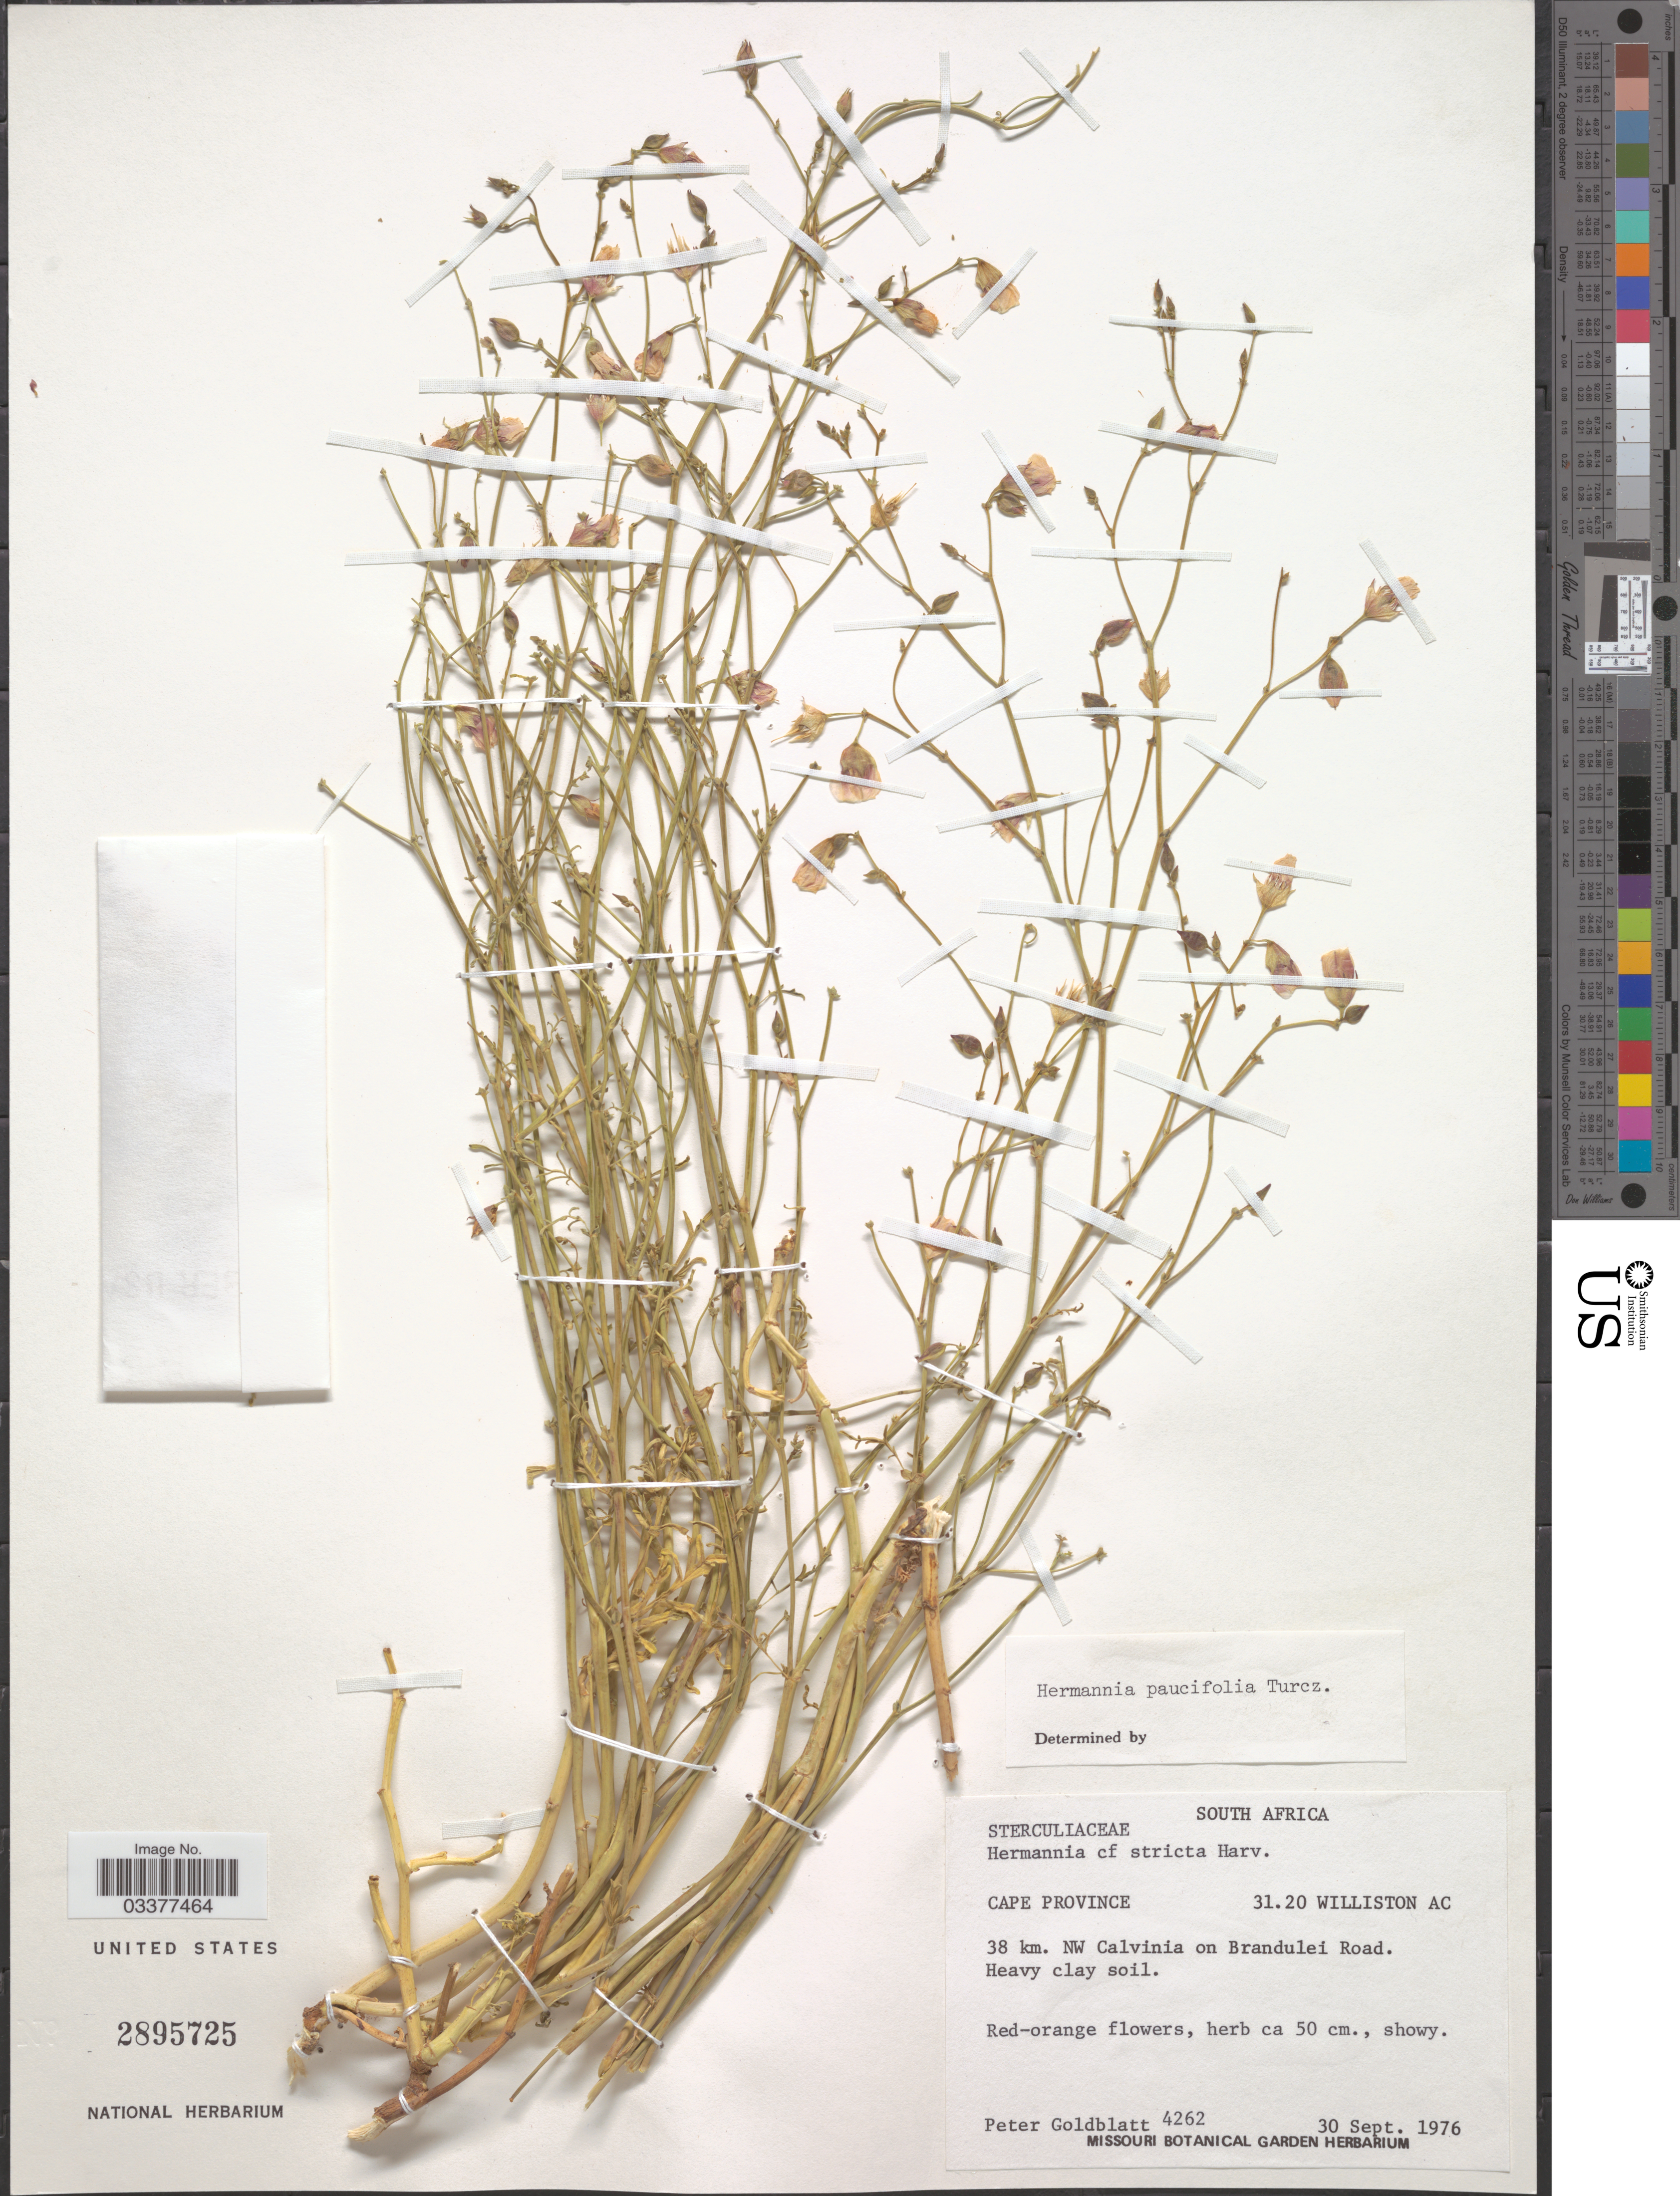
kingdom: Plantae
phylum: Tracheophyta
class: Magnoliopsida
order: Malvales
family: Malvaceae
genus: Hermannia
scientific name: Hermannia paucifolia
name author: Turcz.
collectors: P. Goldblatt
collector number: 4262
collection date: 1976-09-30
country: South Africa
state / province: Northern Cape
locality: Cape Province. 31.20 Williston AC. 38 km. NW Calvinia on Brandulei Road.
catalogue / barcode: US 2895725